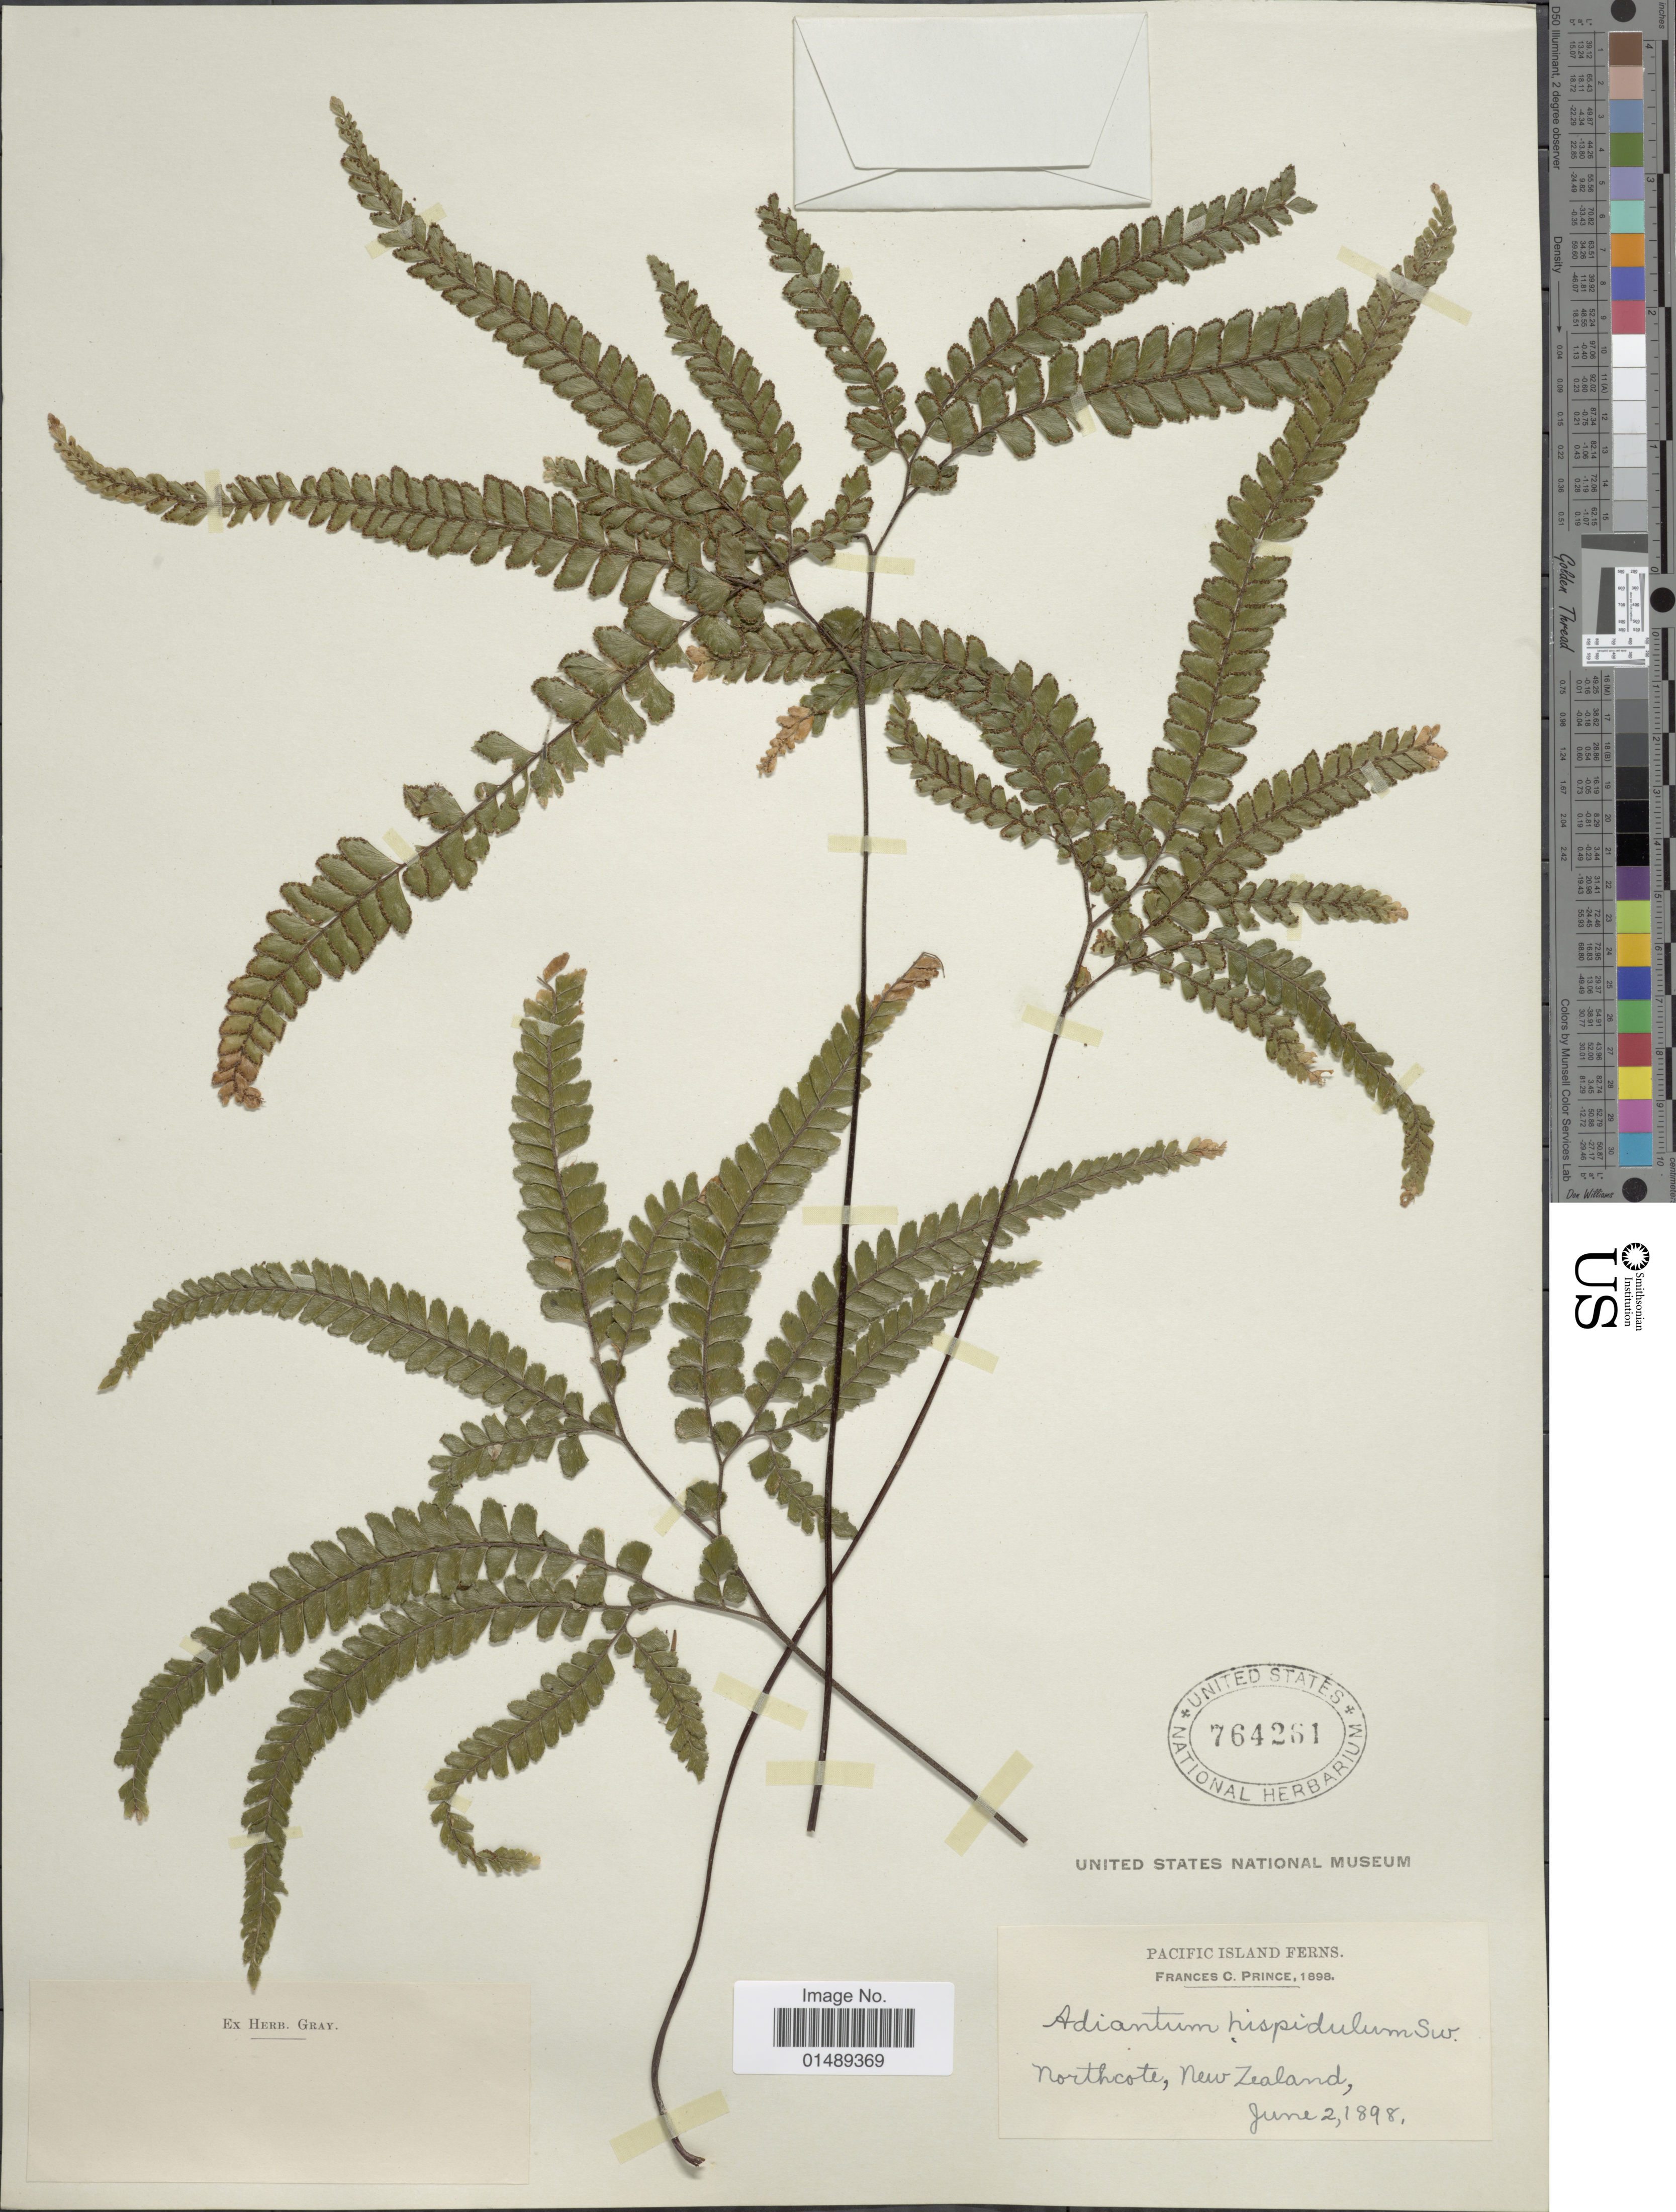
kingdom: Plantae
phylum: Tracheophyta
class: Polypodiopsida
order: Polypodiales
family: Pteridaceae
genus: Adiantum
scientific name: Adiantum hispidulum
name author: Sw.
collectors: F. Prince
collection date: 1898-06-02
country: New Zealand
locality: Pacific Islands, Northcote, New Zealand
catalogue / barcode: US 764261